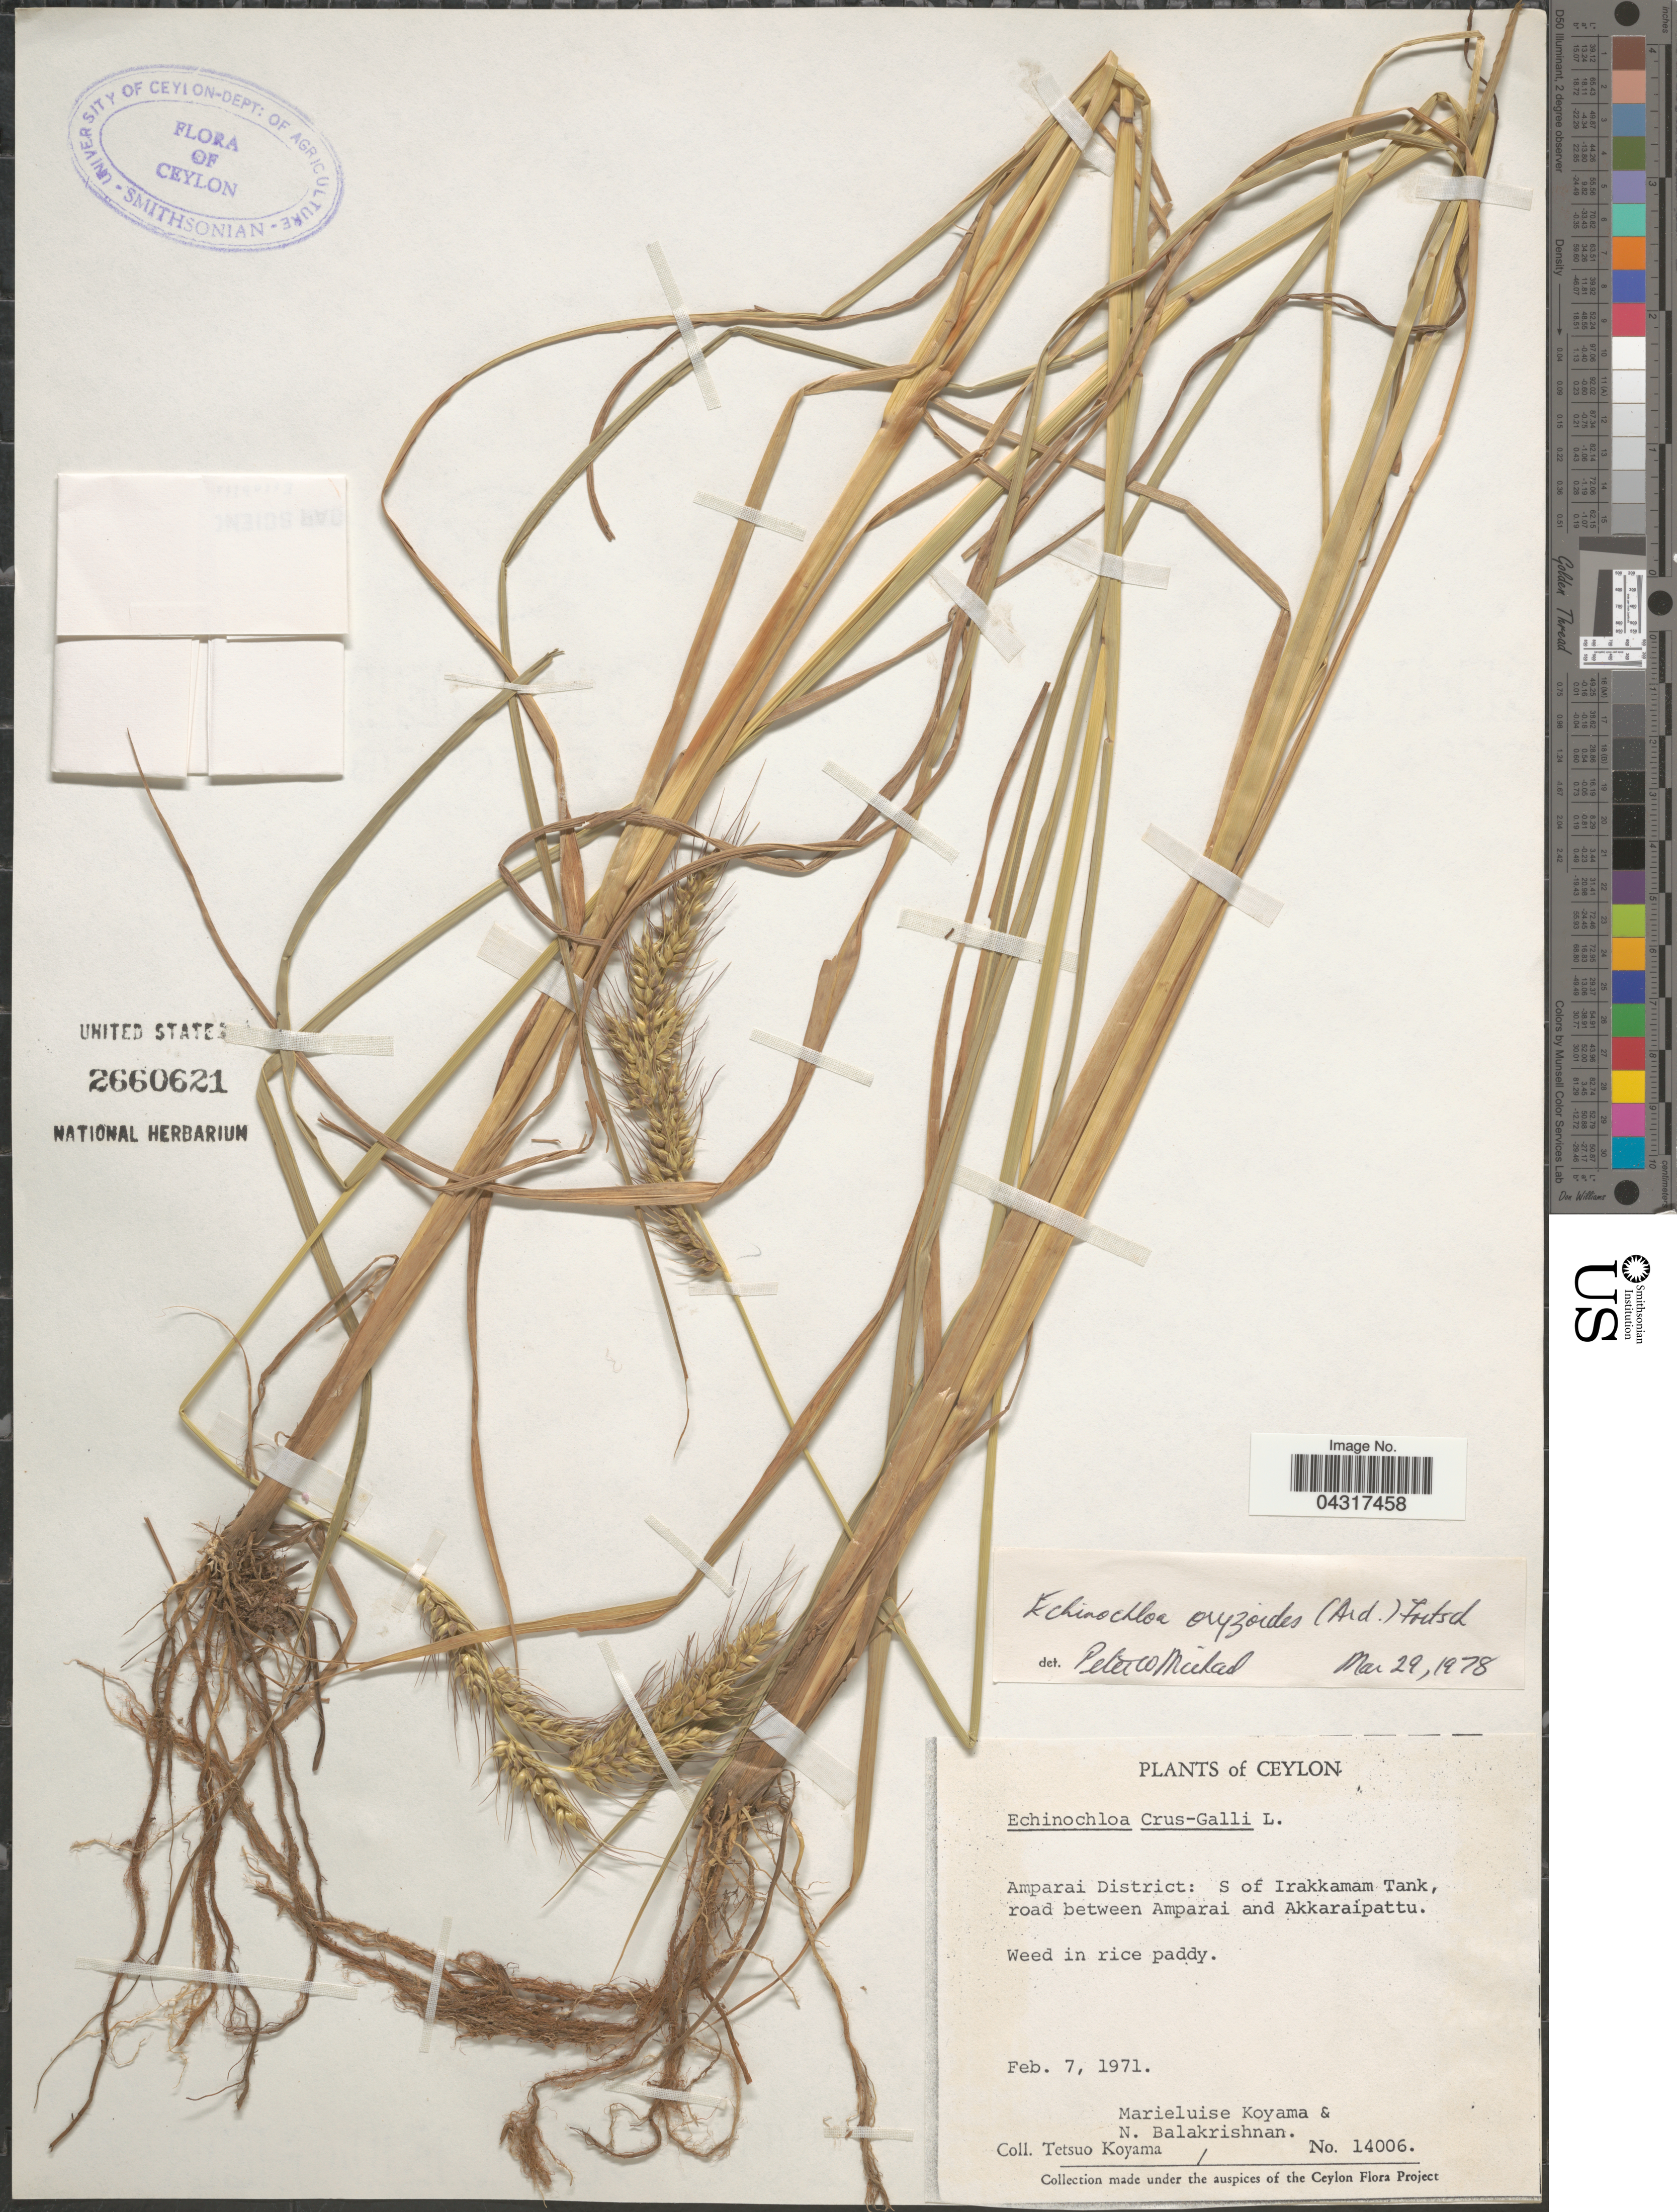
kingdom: Plantae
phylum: Tracheophyta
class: Liliopsida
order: Poales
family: Poaceae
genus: Echinochloa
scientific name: Echinochloa oryzoides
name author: (Ard.) Fritsch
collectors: T. Koyama, M. Koyama & N. Balakrishnan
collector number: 14006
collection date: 1971-02-07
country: Sri Lanka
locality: Ceylon. Amparai District: S of Irakkamam Tank, road between Amparai and Akkaraipattu.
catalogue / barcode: US 2660621